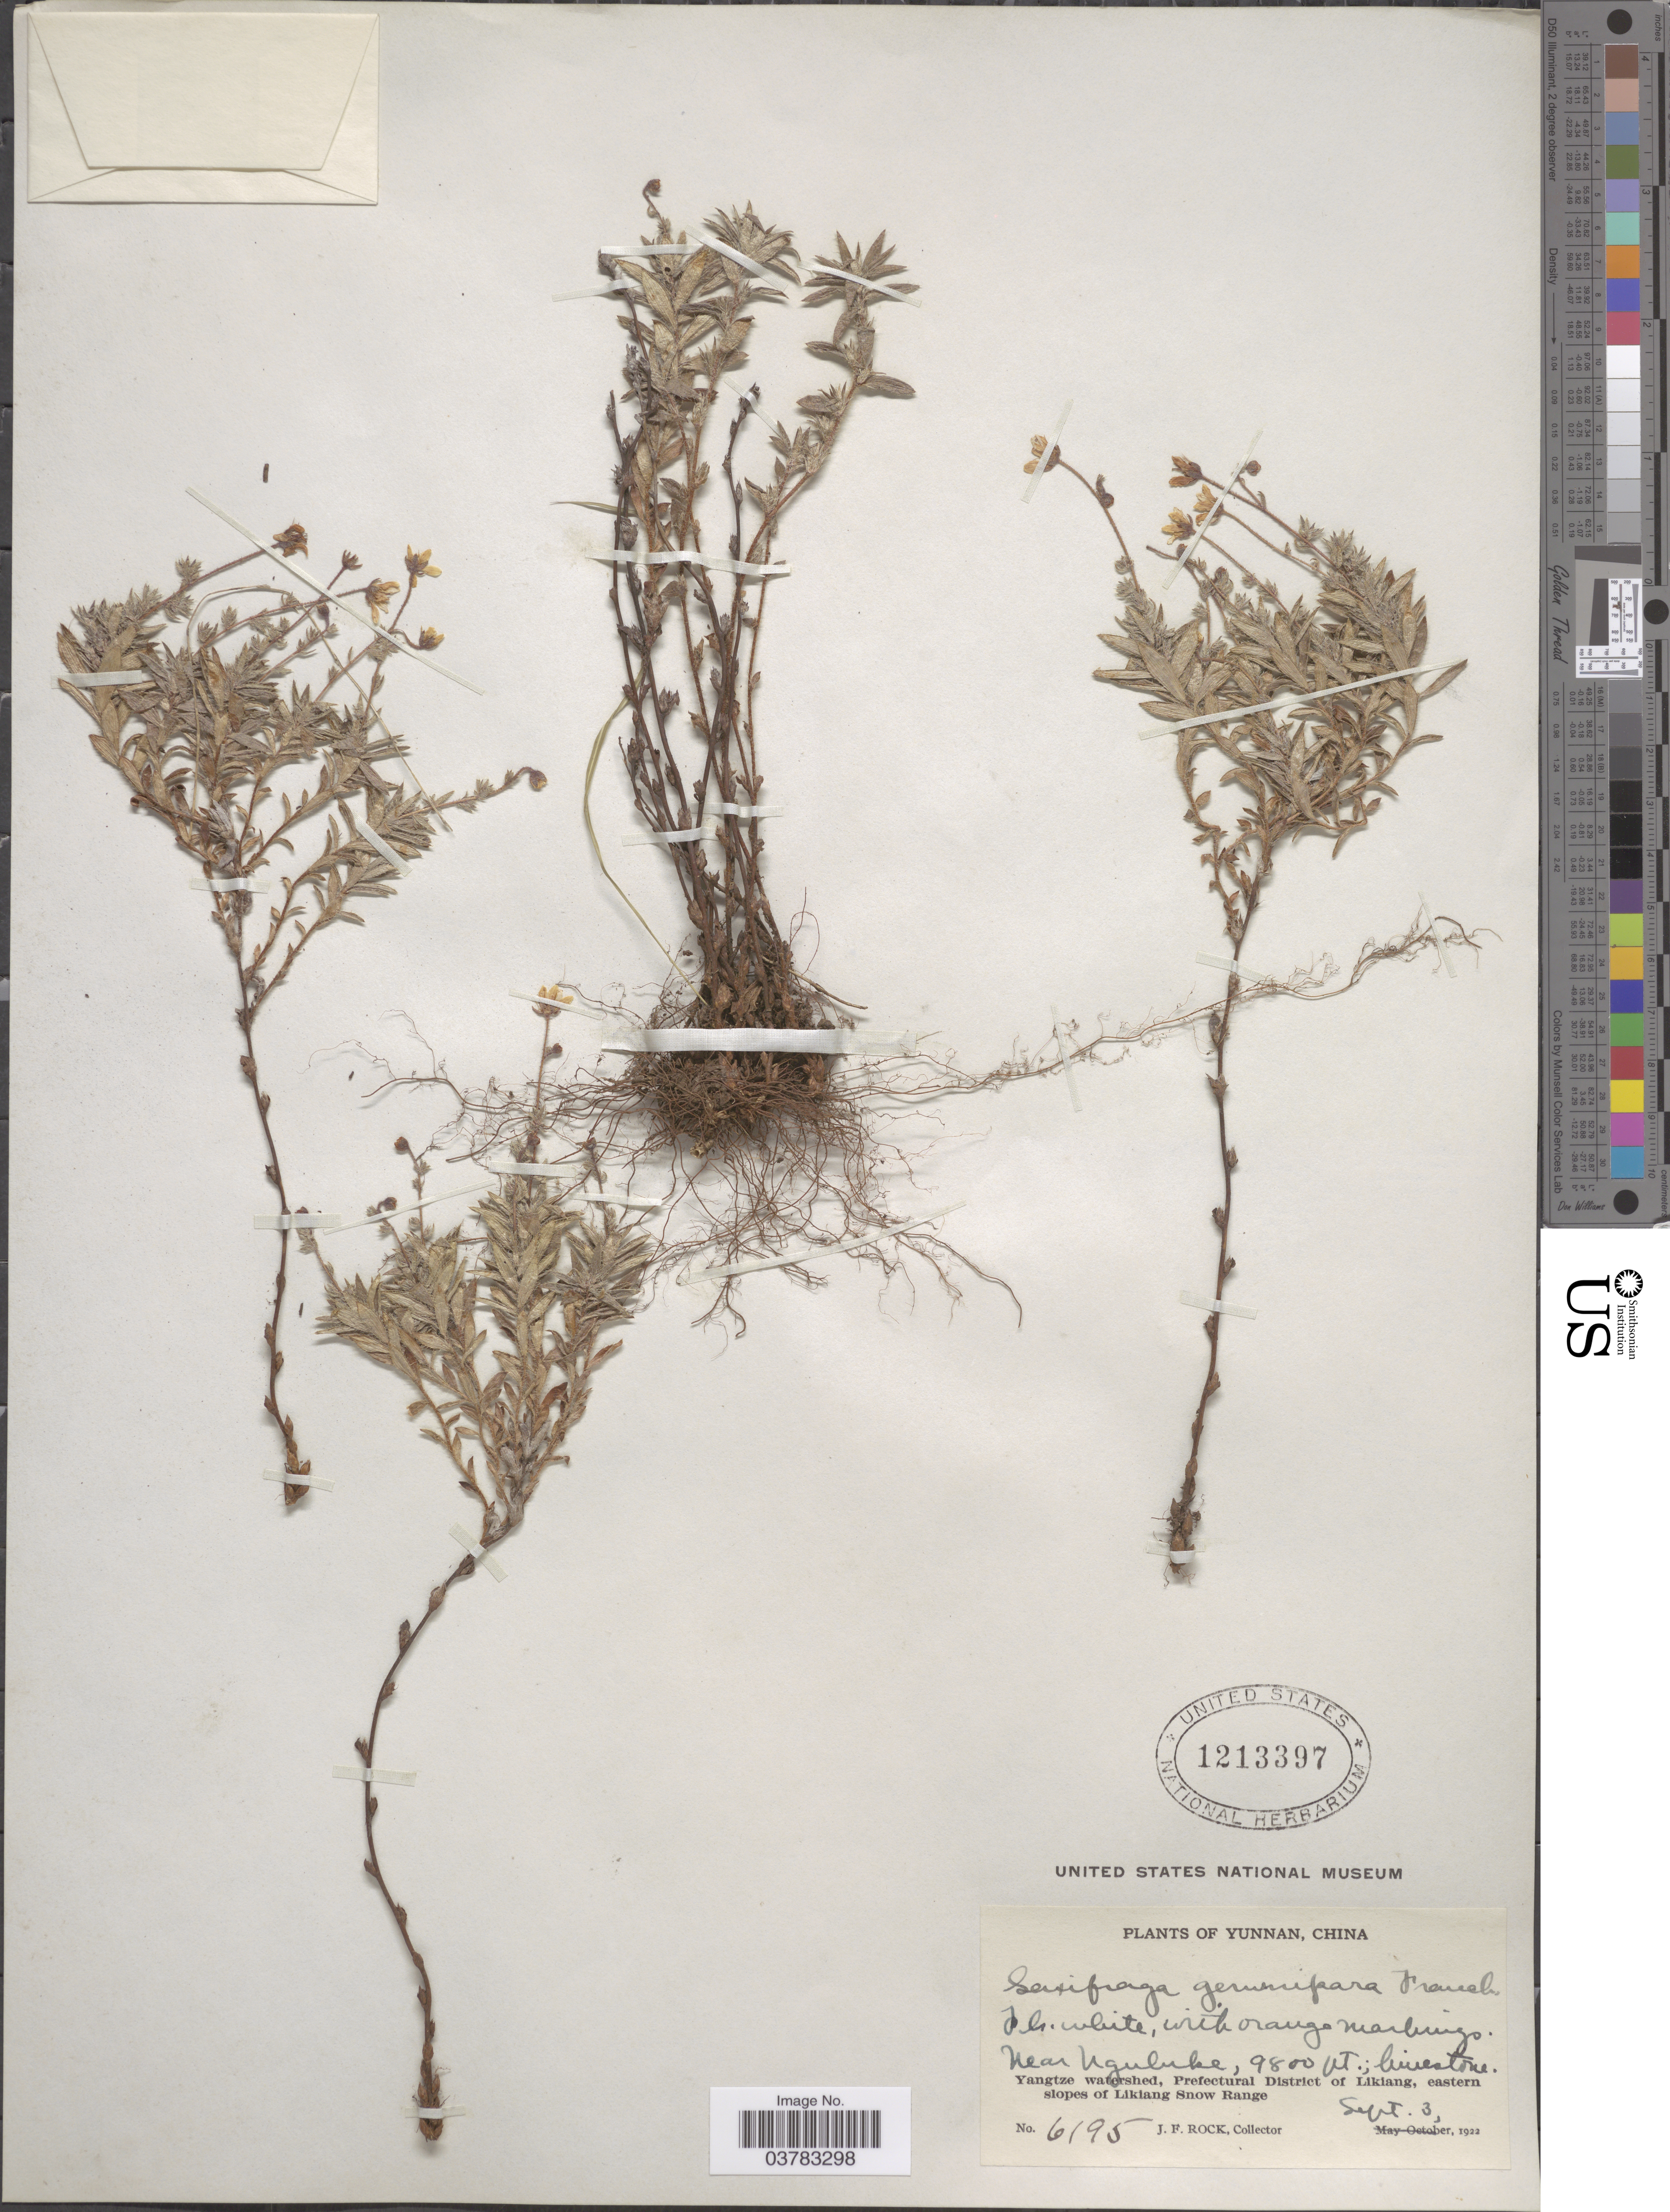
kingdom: Plantae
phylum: Tracheophyta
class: Magnoliopsida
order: Saxifragales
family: Saxifragaceae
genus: Saxifraga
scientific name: Saxifraga gemmipara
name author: Franch.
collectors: J. Rock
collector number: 6195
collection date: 1922-09-03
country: China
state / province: Yunnan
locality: Near Nguluke. Yangtze watershed, Prefectural District of Likiang, eastern slopes of Likiang Snow Range.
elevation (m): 2987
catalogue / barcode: US 1213397